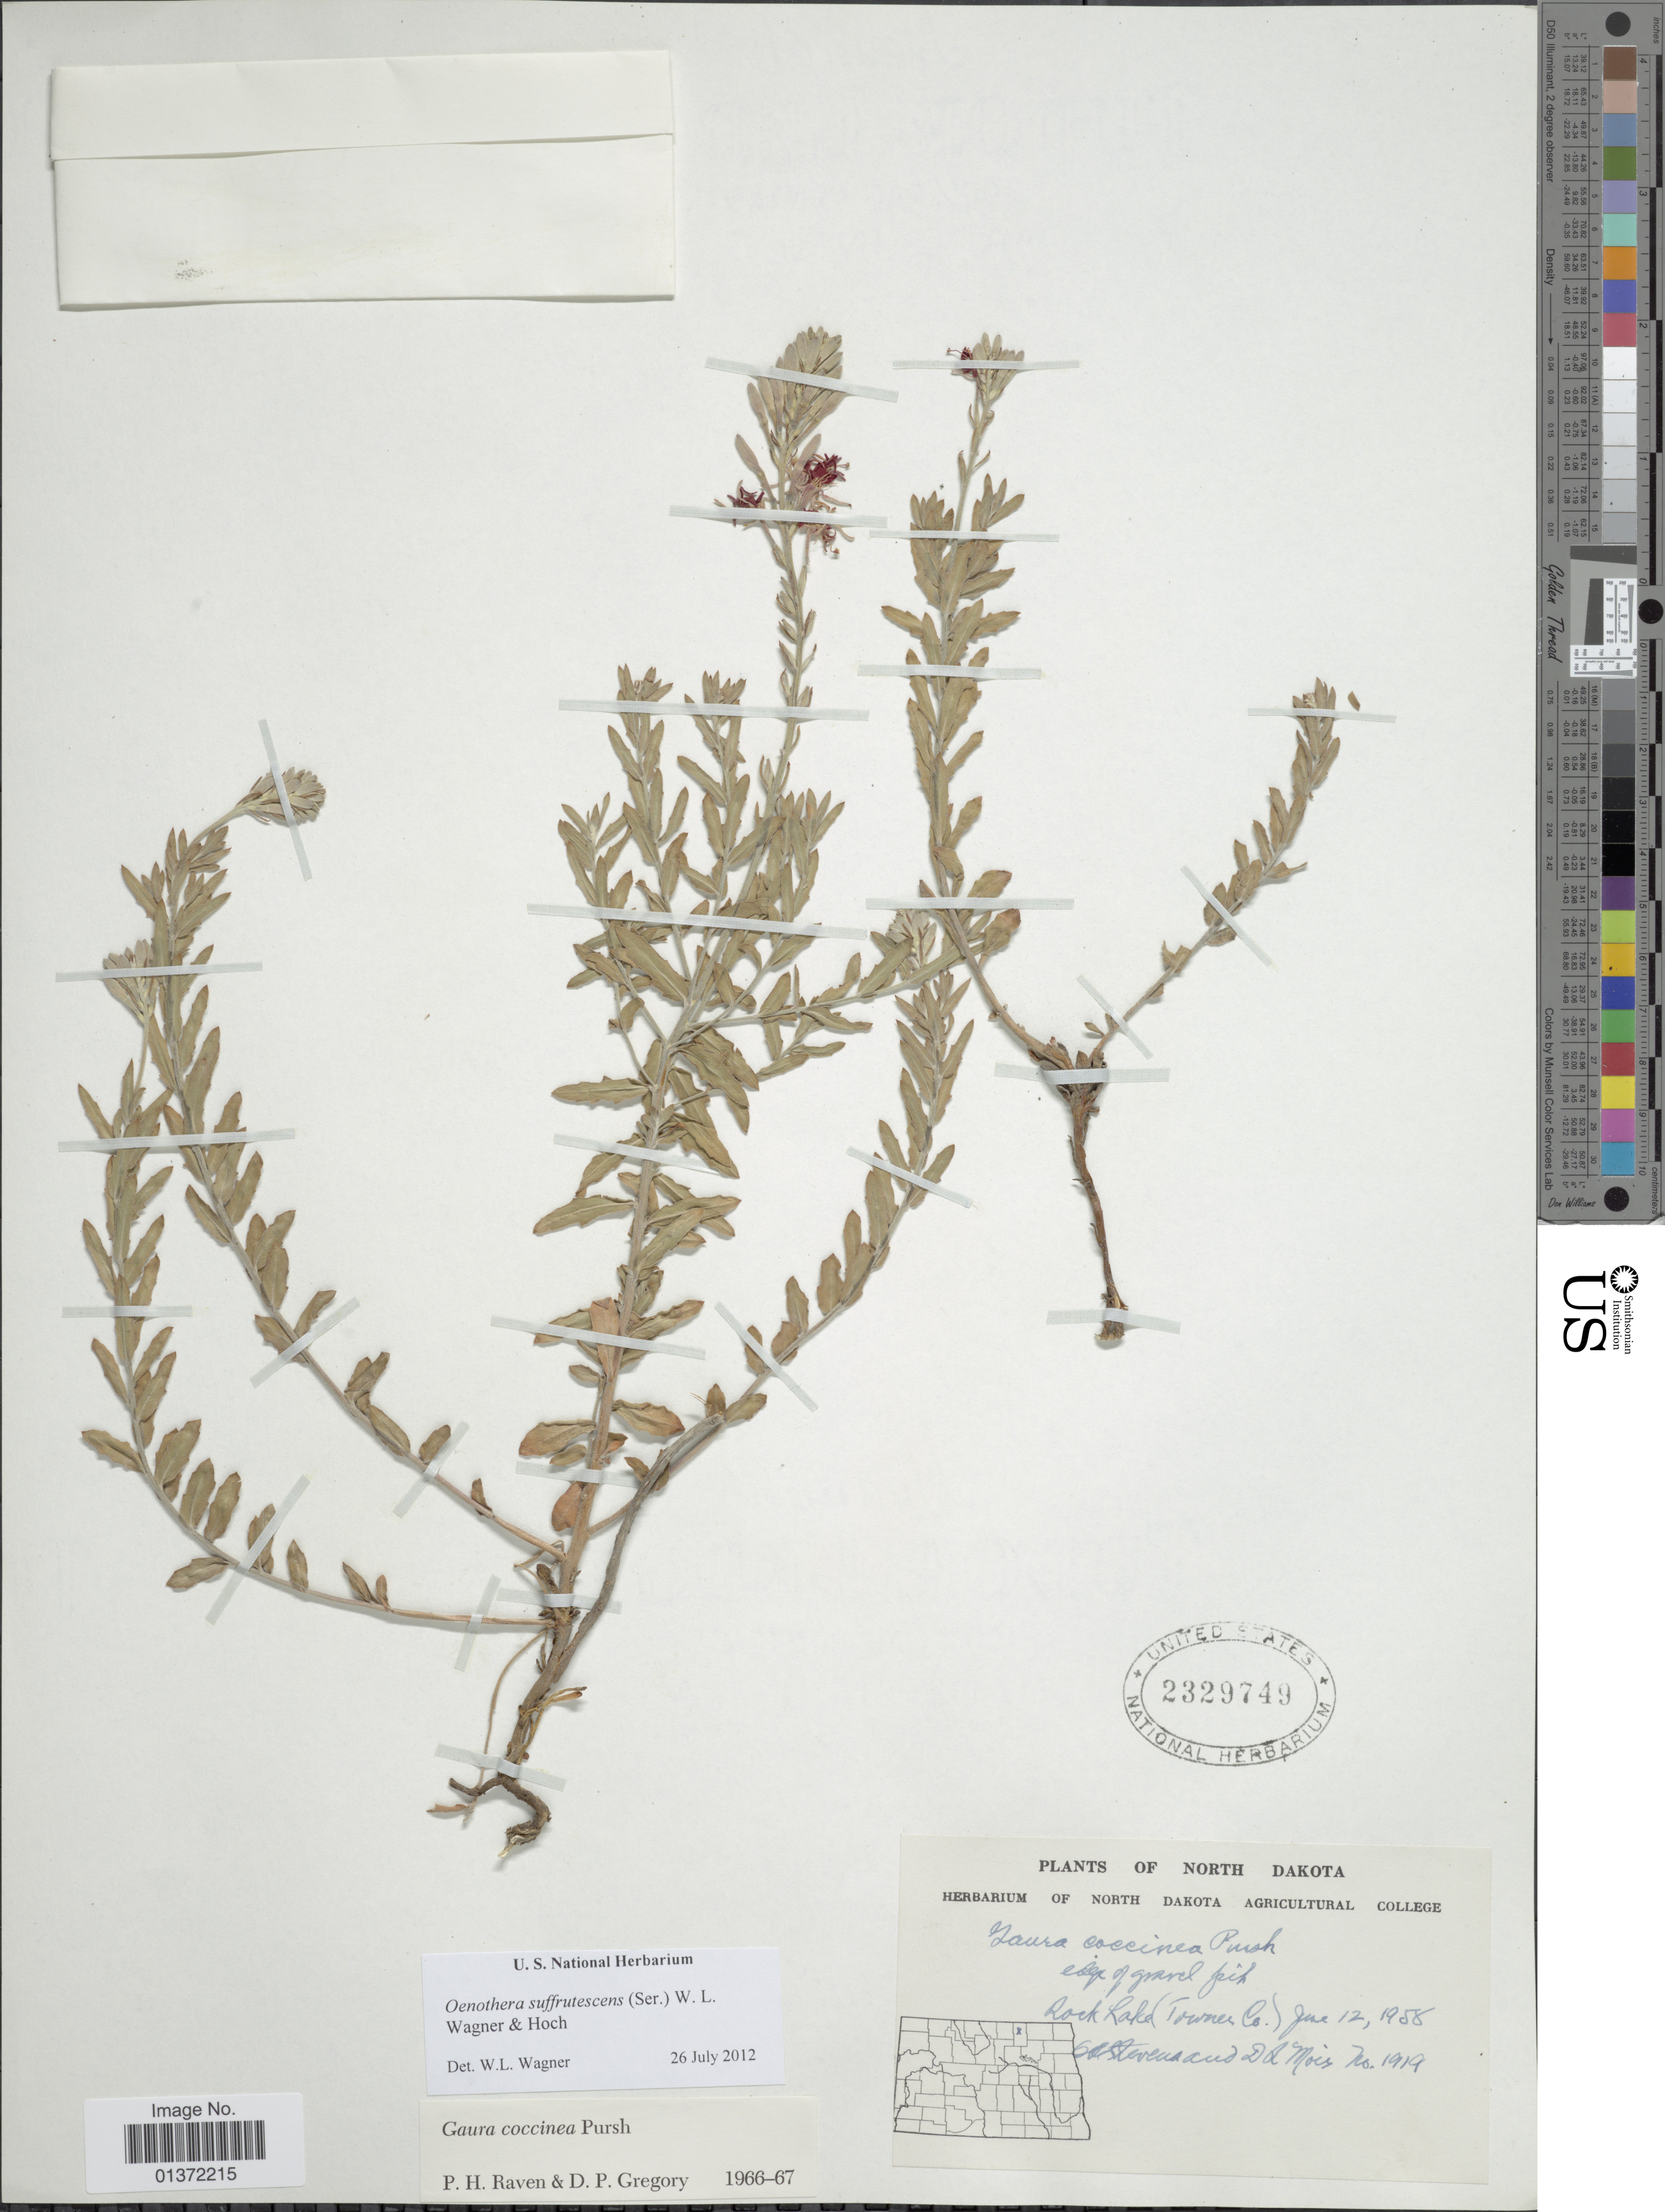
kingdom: Plantae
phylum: Tracheophyta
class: Magnoliopsida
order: Myrtales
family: Onagraceae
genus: Oenothera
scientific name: Oenothera suffrutescens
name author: (Ser.) W.L. Wagner & Hoch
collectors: -- Stevens & D. Moir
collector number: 1919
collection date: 1958-06-12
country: United States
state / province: North Dakota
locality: Rock Lake (Towner Co)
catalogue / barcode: US 2329749